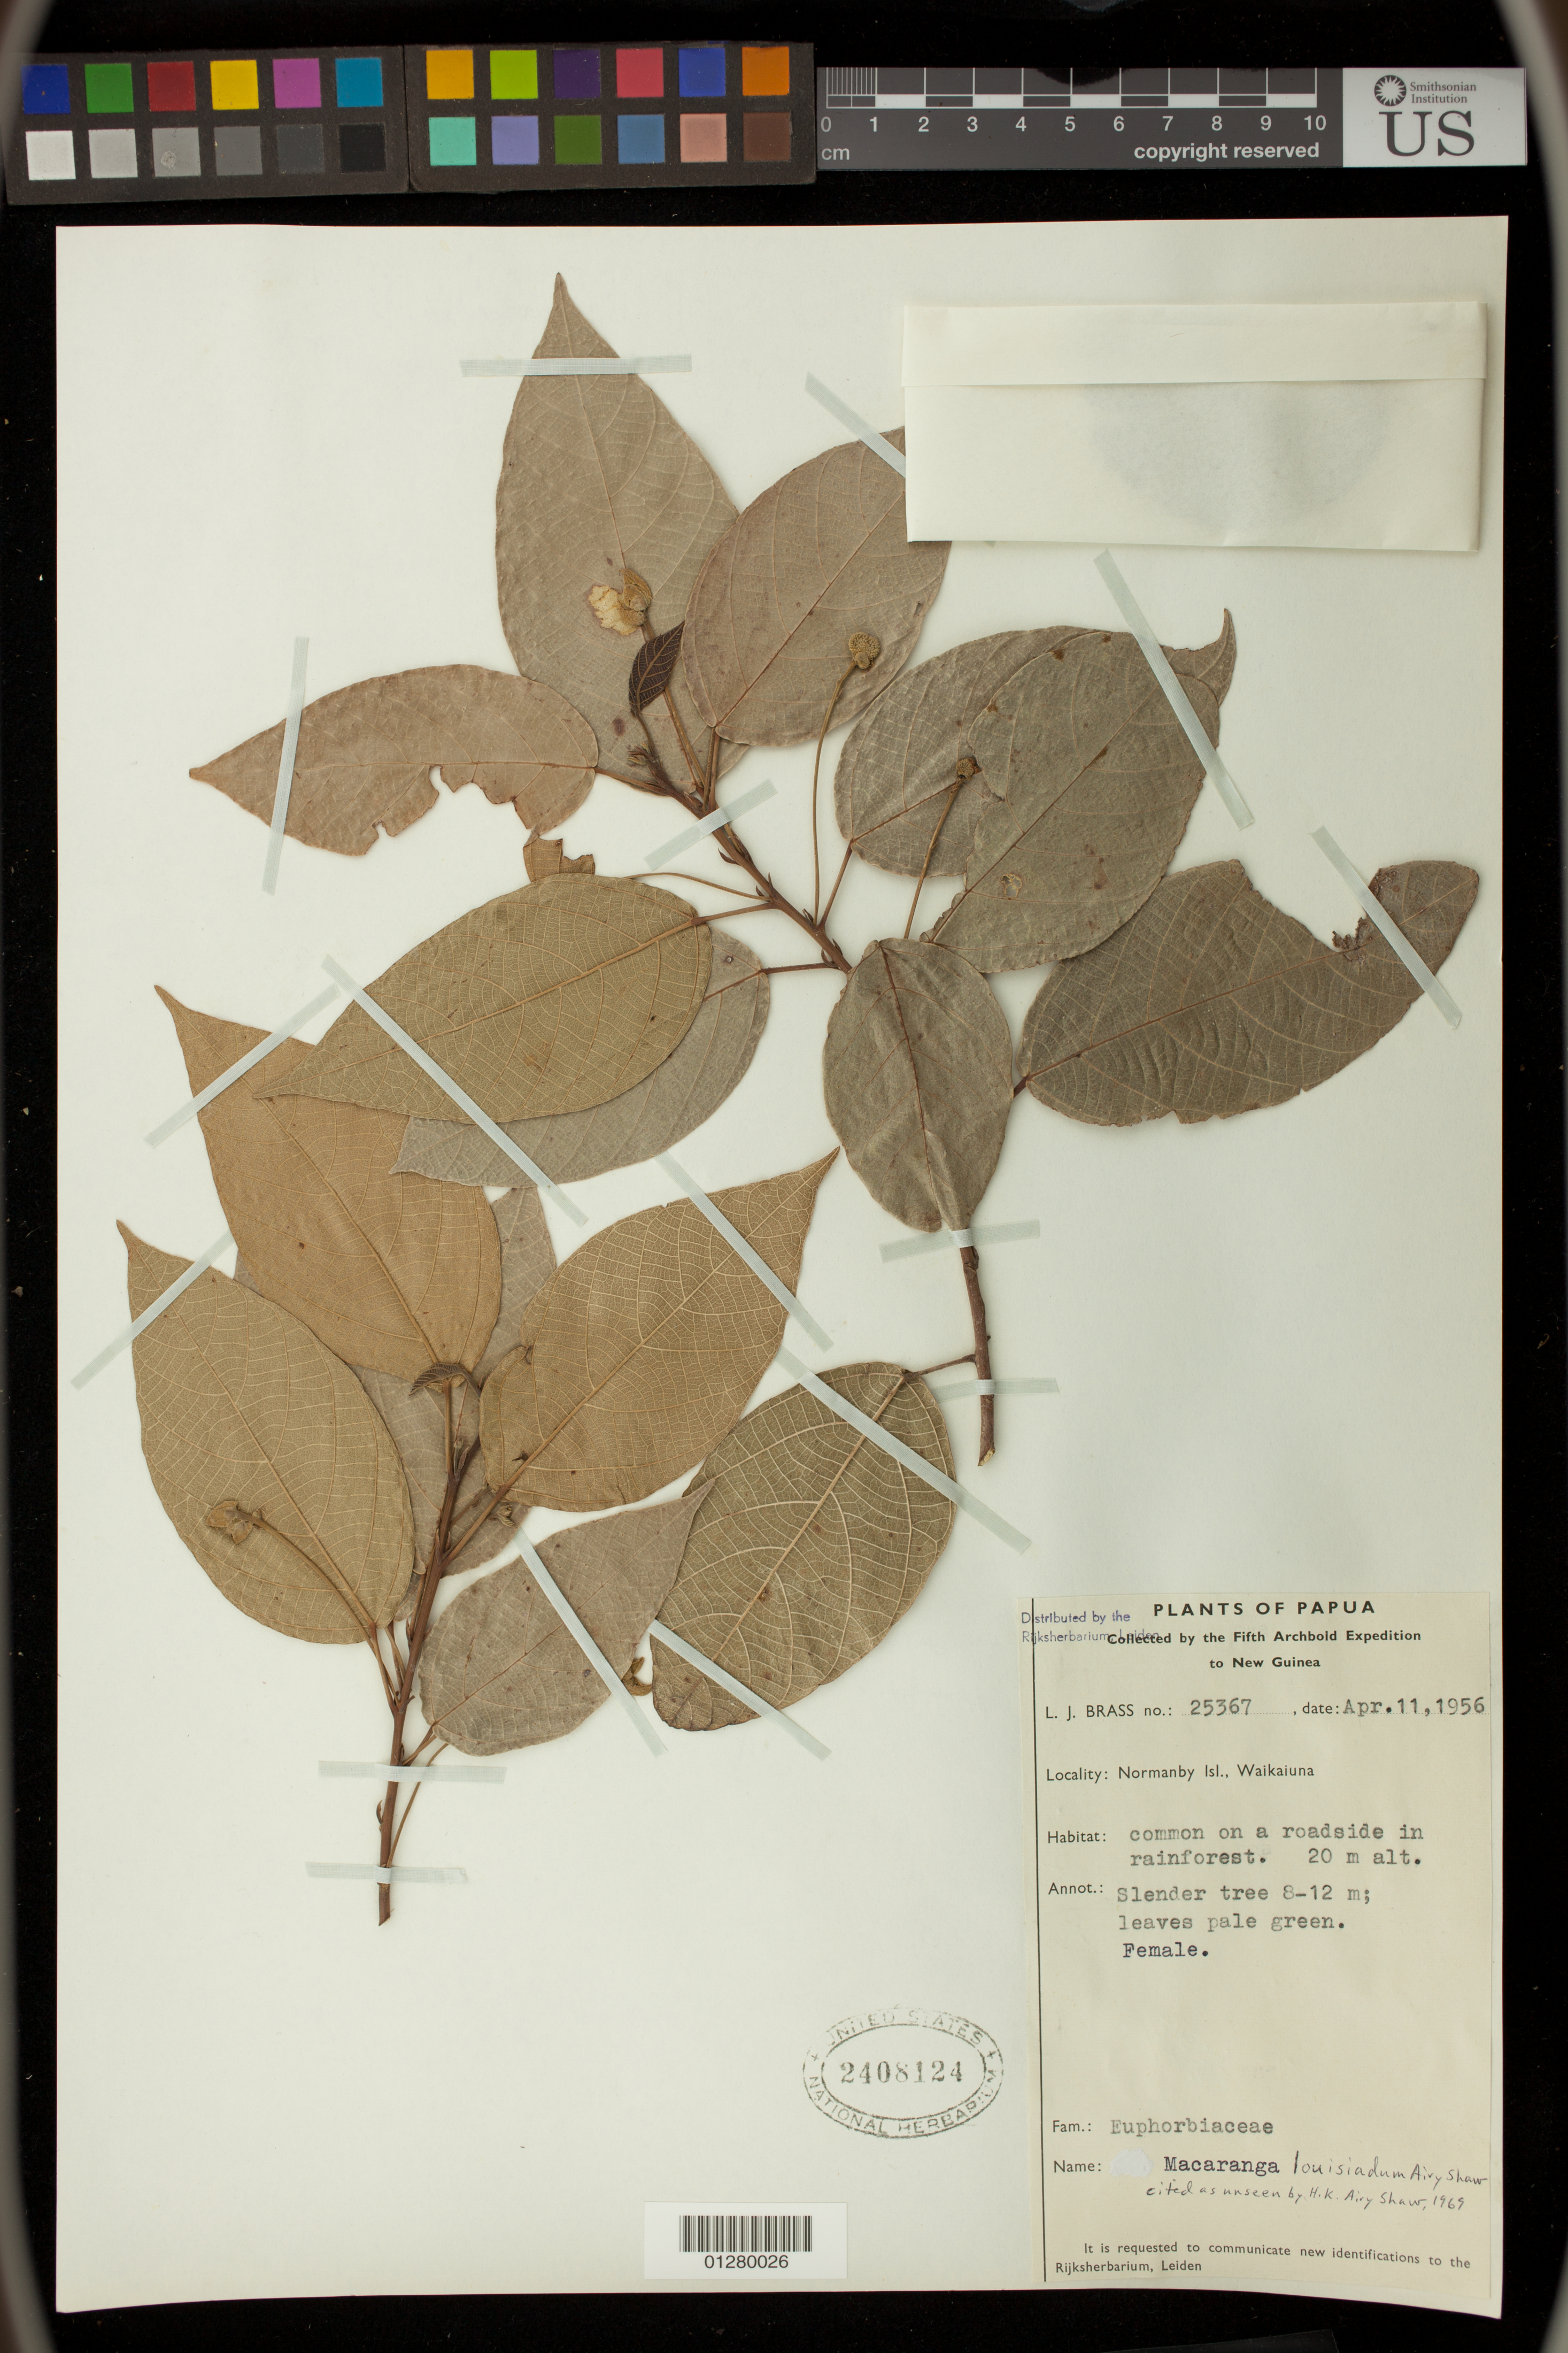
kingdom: Plantae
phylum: Tracheophyta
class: Magnoliopsida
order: Malpighiales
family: Euphorbiaceae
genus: Macaranga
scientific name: Macaranga louisiadum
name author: Airy Shaw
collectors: L. J. Brass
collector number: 25367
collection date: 1956-04-11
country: Papua New Guinea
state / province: Milne Bay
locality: Normanby Isl., Waikaiuna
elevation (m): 20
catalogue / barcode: US 2408124